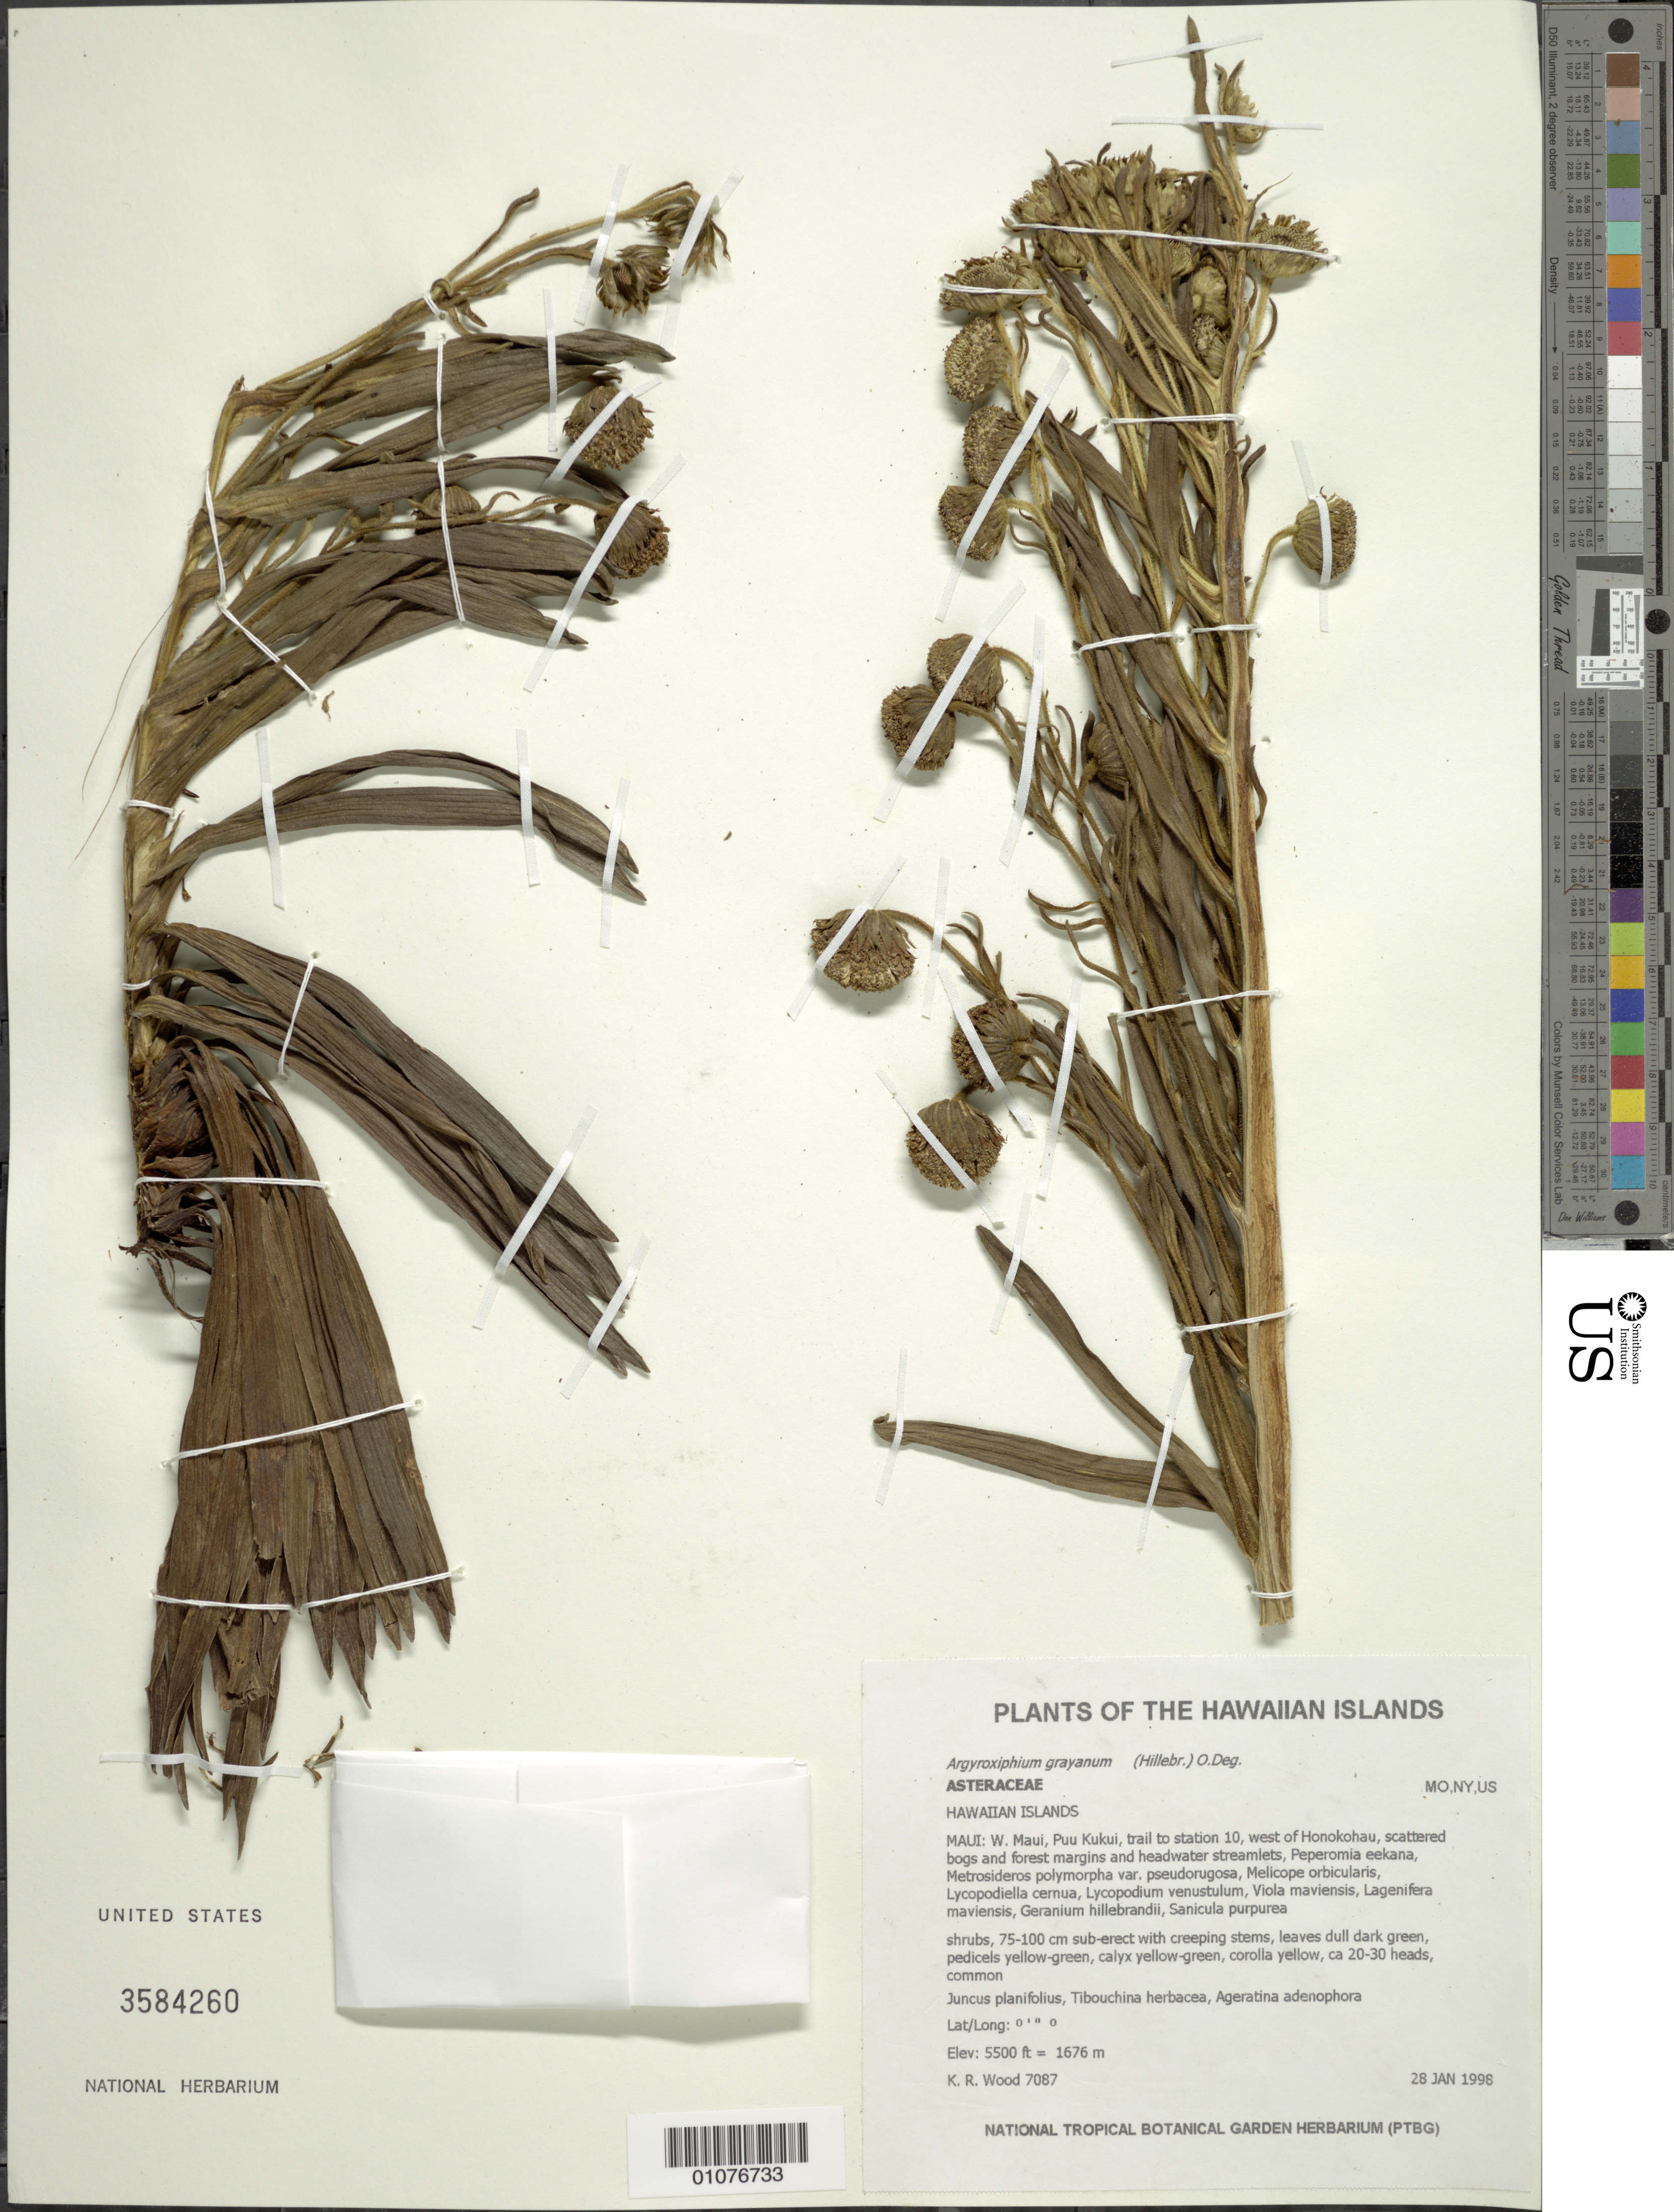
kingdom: Plantae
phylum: Tracheophyta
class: Magnoliopsida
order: Asterales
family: Asteraceae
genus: Argyroxiphium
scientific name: Argyroxiphium grayanum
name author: (Hillebr.) O. Deg.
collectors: K. R. Wood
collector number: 7087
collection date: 1998-01-28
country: United States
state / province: Hawaii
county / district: Maui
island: Maui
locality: W. Maui, Puu Kukui, trail to station 10, west of Honokohau, scattered bogs and forest margins and headwater streamlets.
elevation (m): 1676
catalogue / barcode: US 3584260